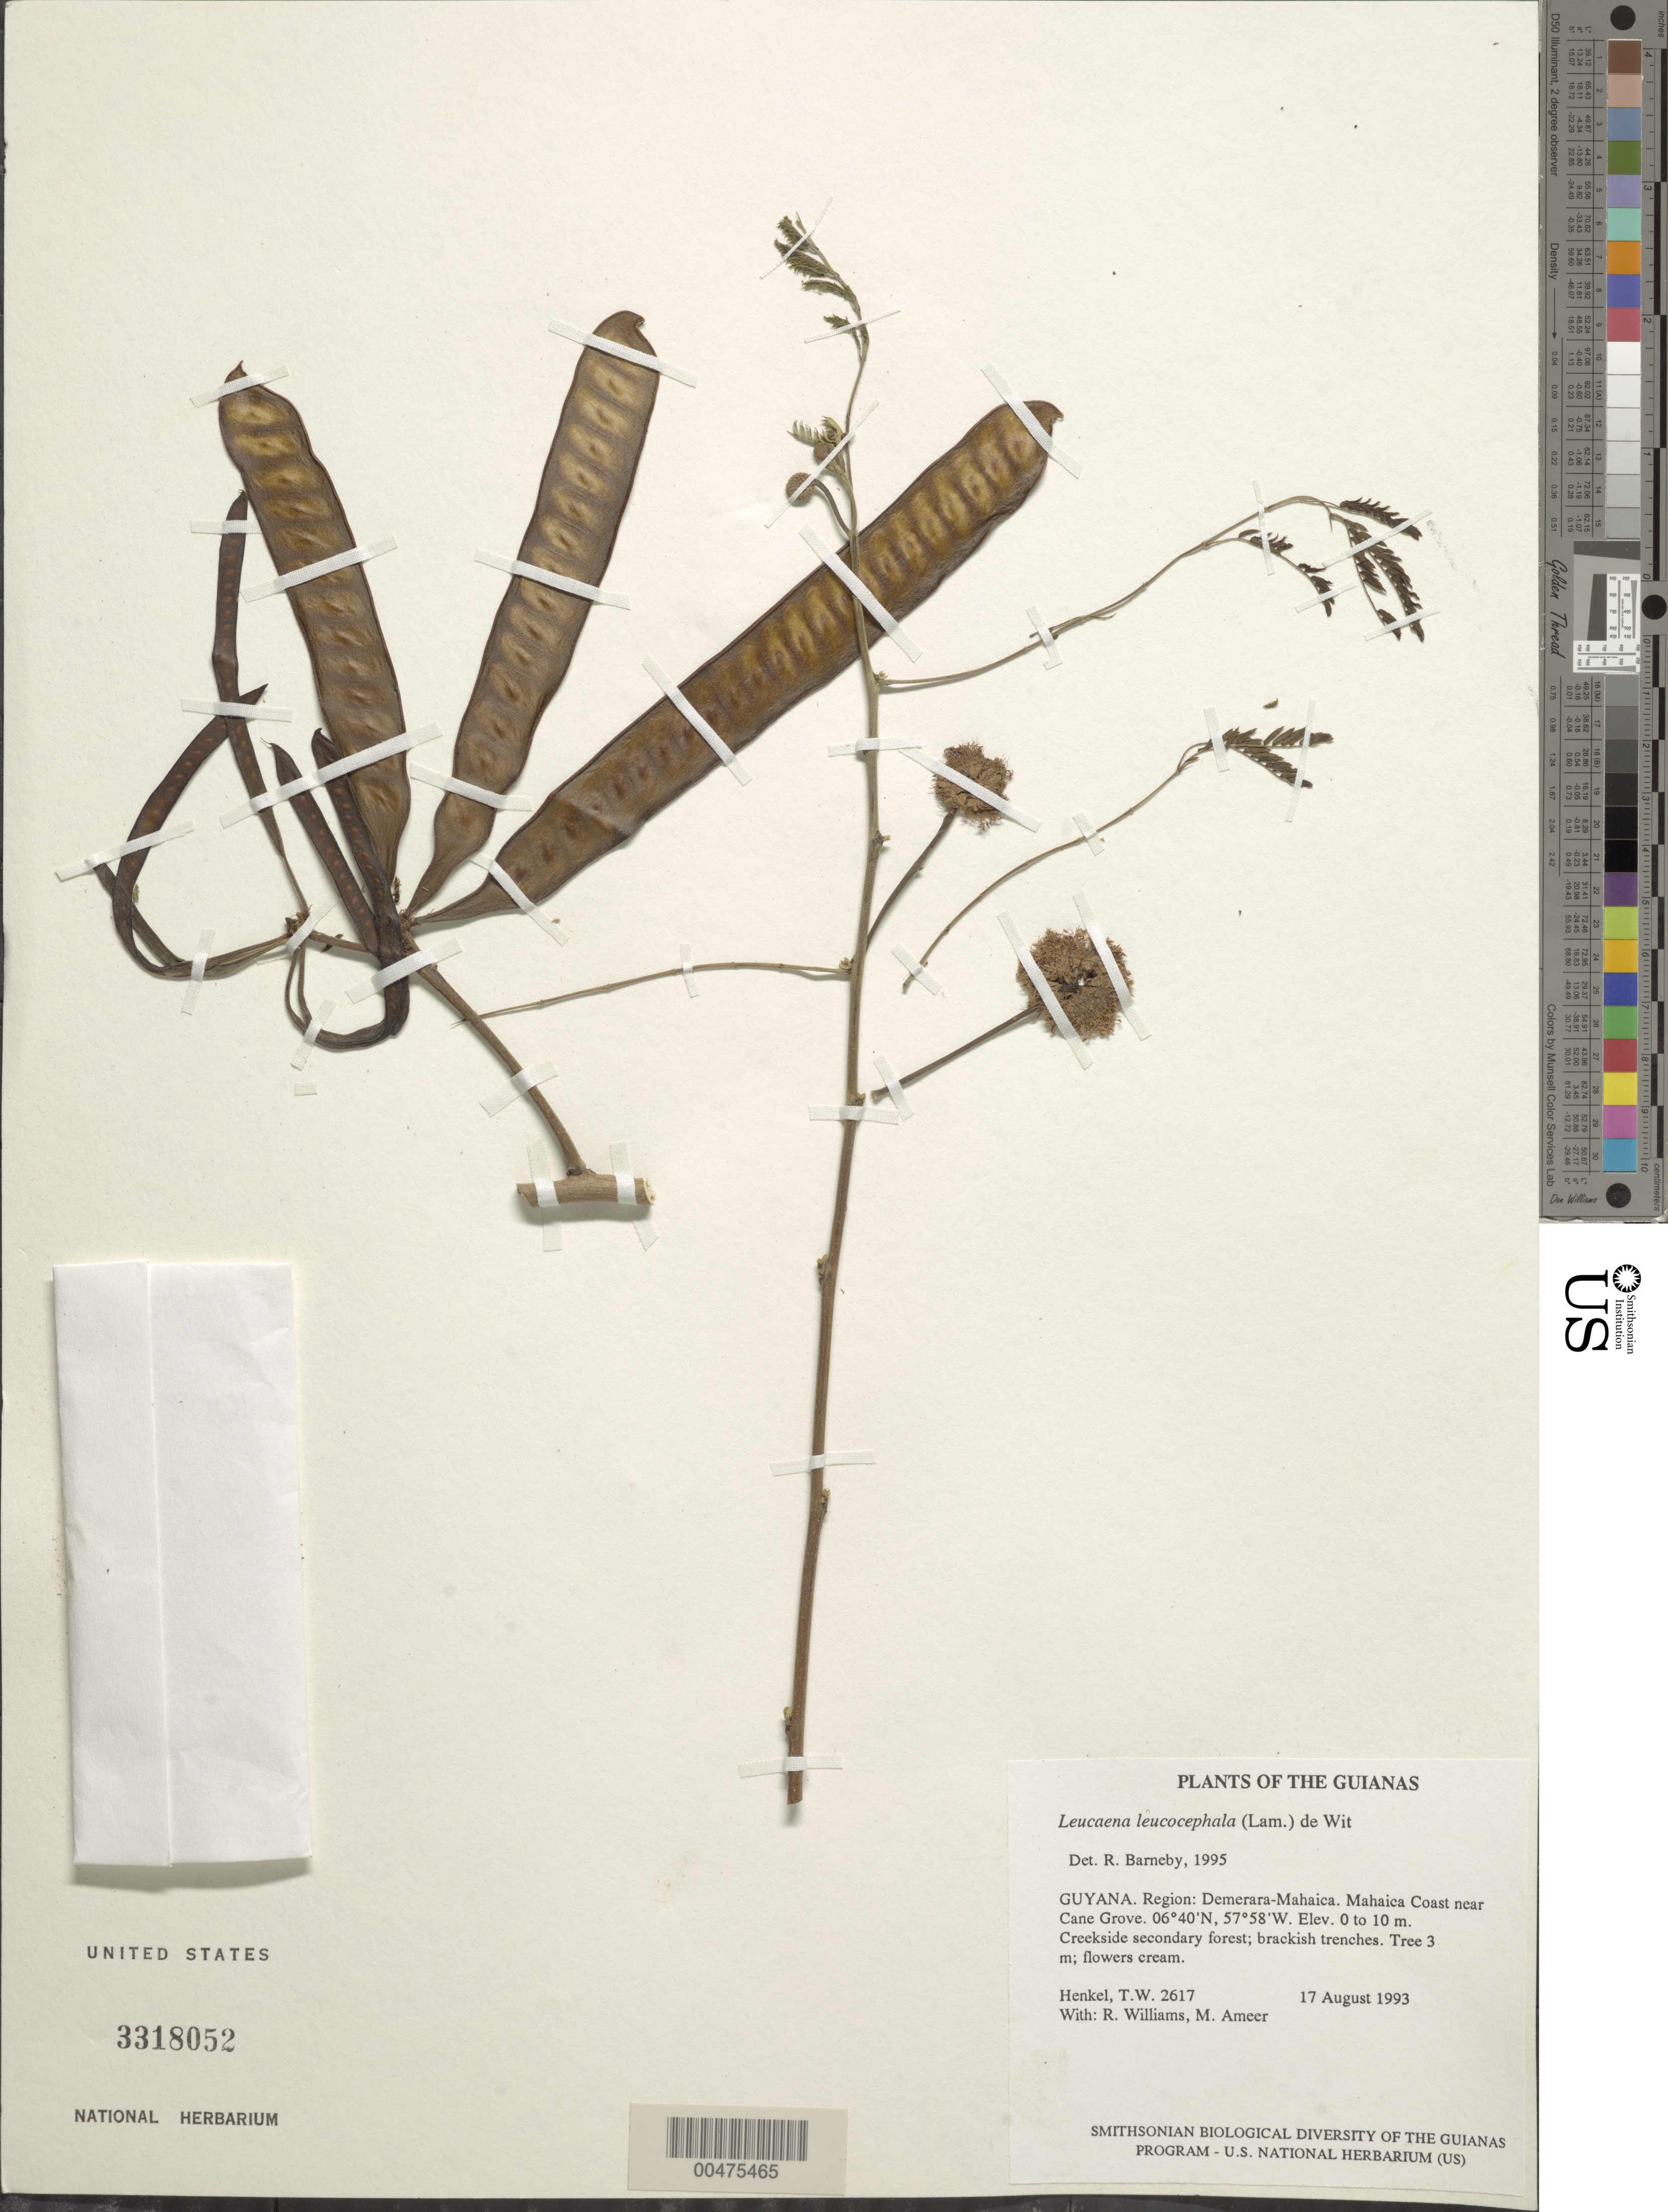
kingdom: Plantae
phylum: Tracheophyta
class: Magnoliopsida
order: Fabales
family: Fabaceae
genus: Leucaena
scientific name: Leucaena leucocephala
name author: (Lam.) de Wit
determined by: Barneby, Rupert C., (NY)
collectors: T. Henkel, R. Williams & M. Ameer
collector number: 2617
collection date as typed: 17 August 1993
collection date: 1993-08-17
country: Guyana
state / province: Demerara-Mahaica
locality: Mahaica Coast near Cane Grove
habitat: Creekside secondary forest; brackish trenches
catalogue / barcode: US 3318052